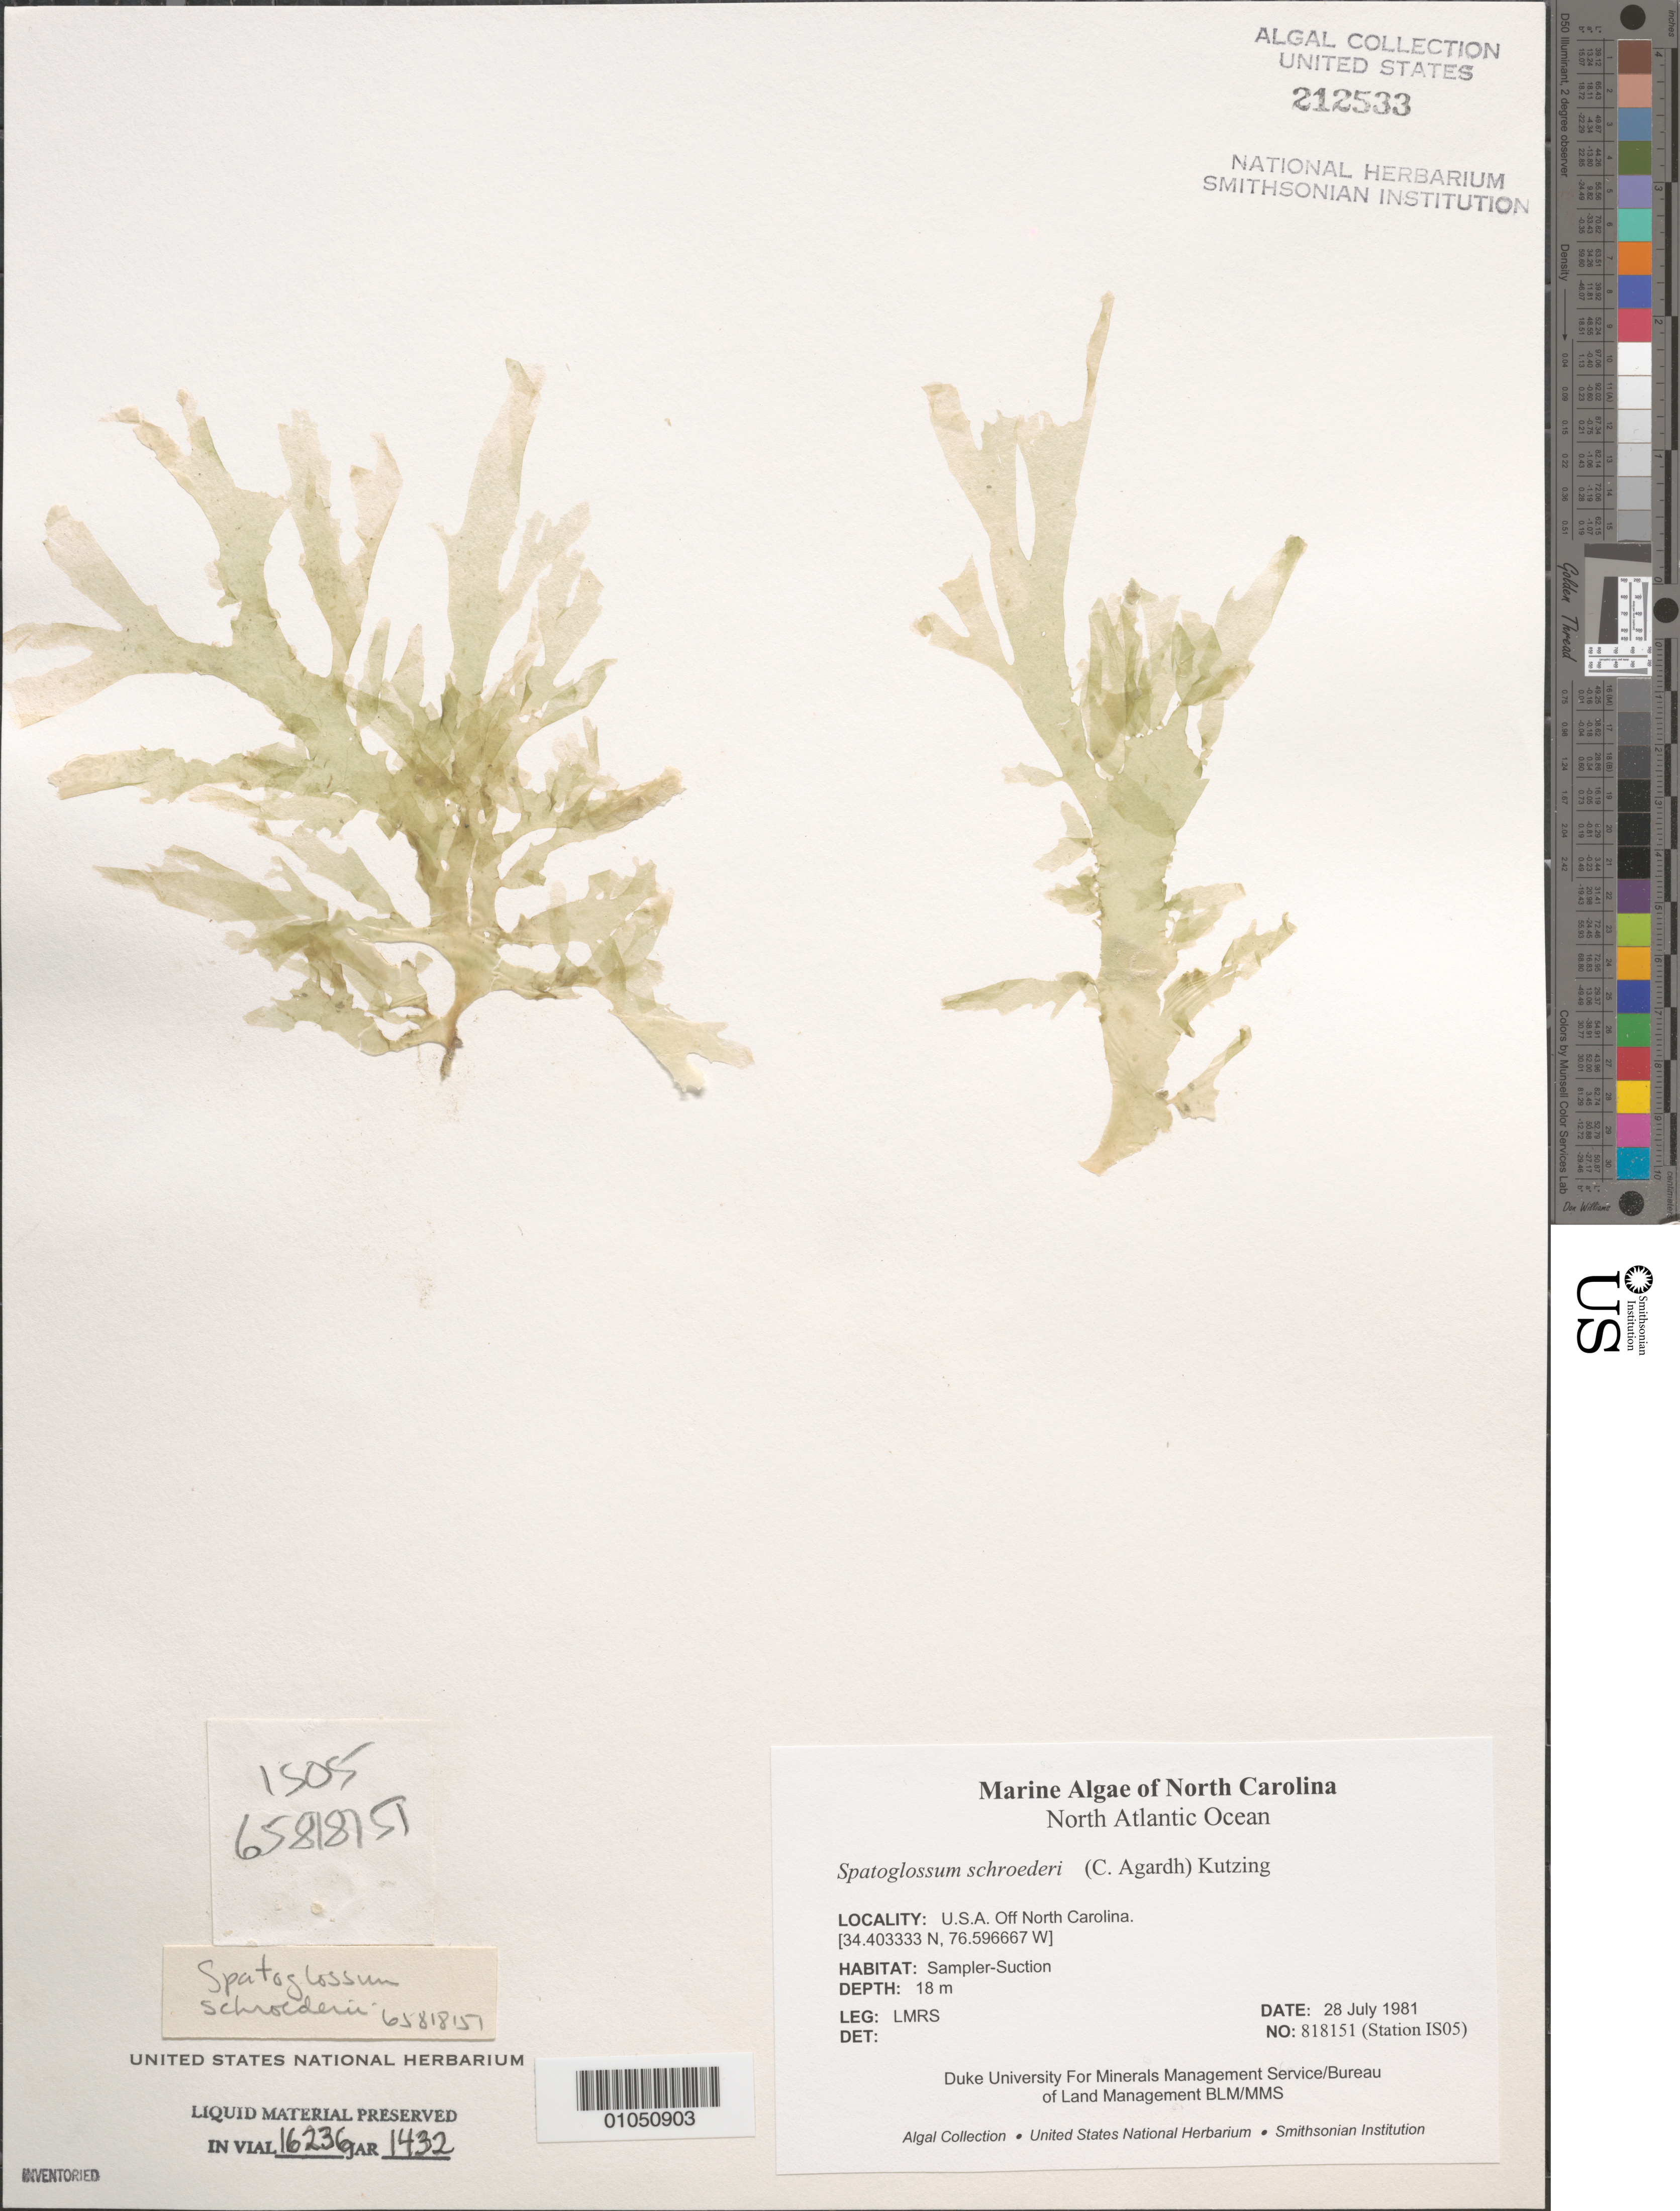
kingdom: Chromista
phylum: Ochrophyta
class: Phaeophyceae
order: Dictyotales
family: Dictyotaceae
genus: Spatoglossum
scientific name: Spatoglossum schroederi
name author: (C. Agardh) Kütz.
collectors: LMRS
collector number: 818151 (Station IS05)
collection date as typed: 28 Jul 1981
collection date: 1981-07-28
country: United States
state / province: North Carolina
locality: North Atlantic Ocean off North Carolina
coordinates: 34.403333 N, 76.596667 W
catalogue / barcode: US 212533